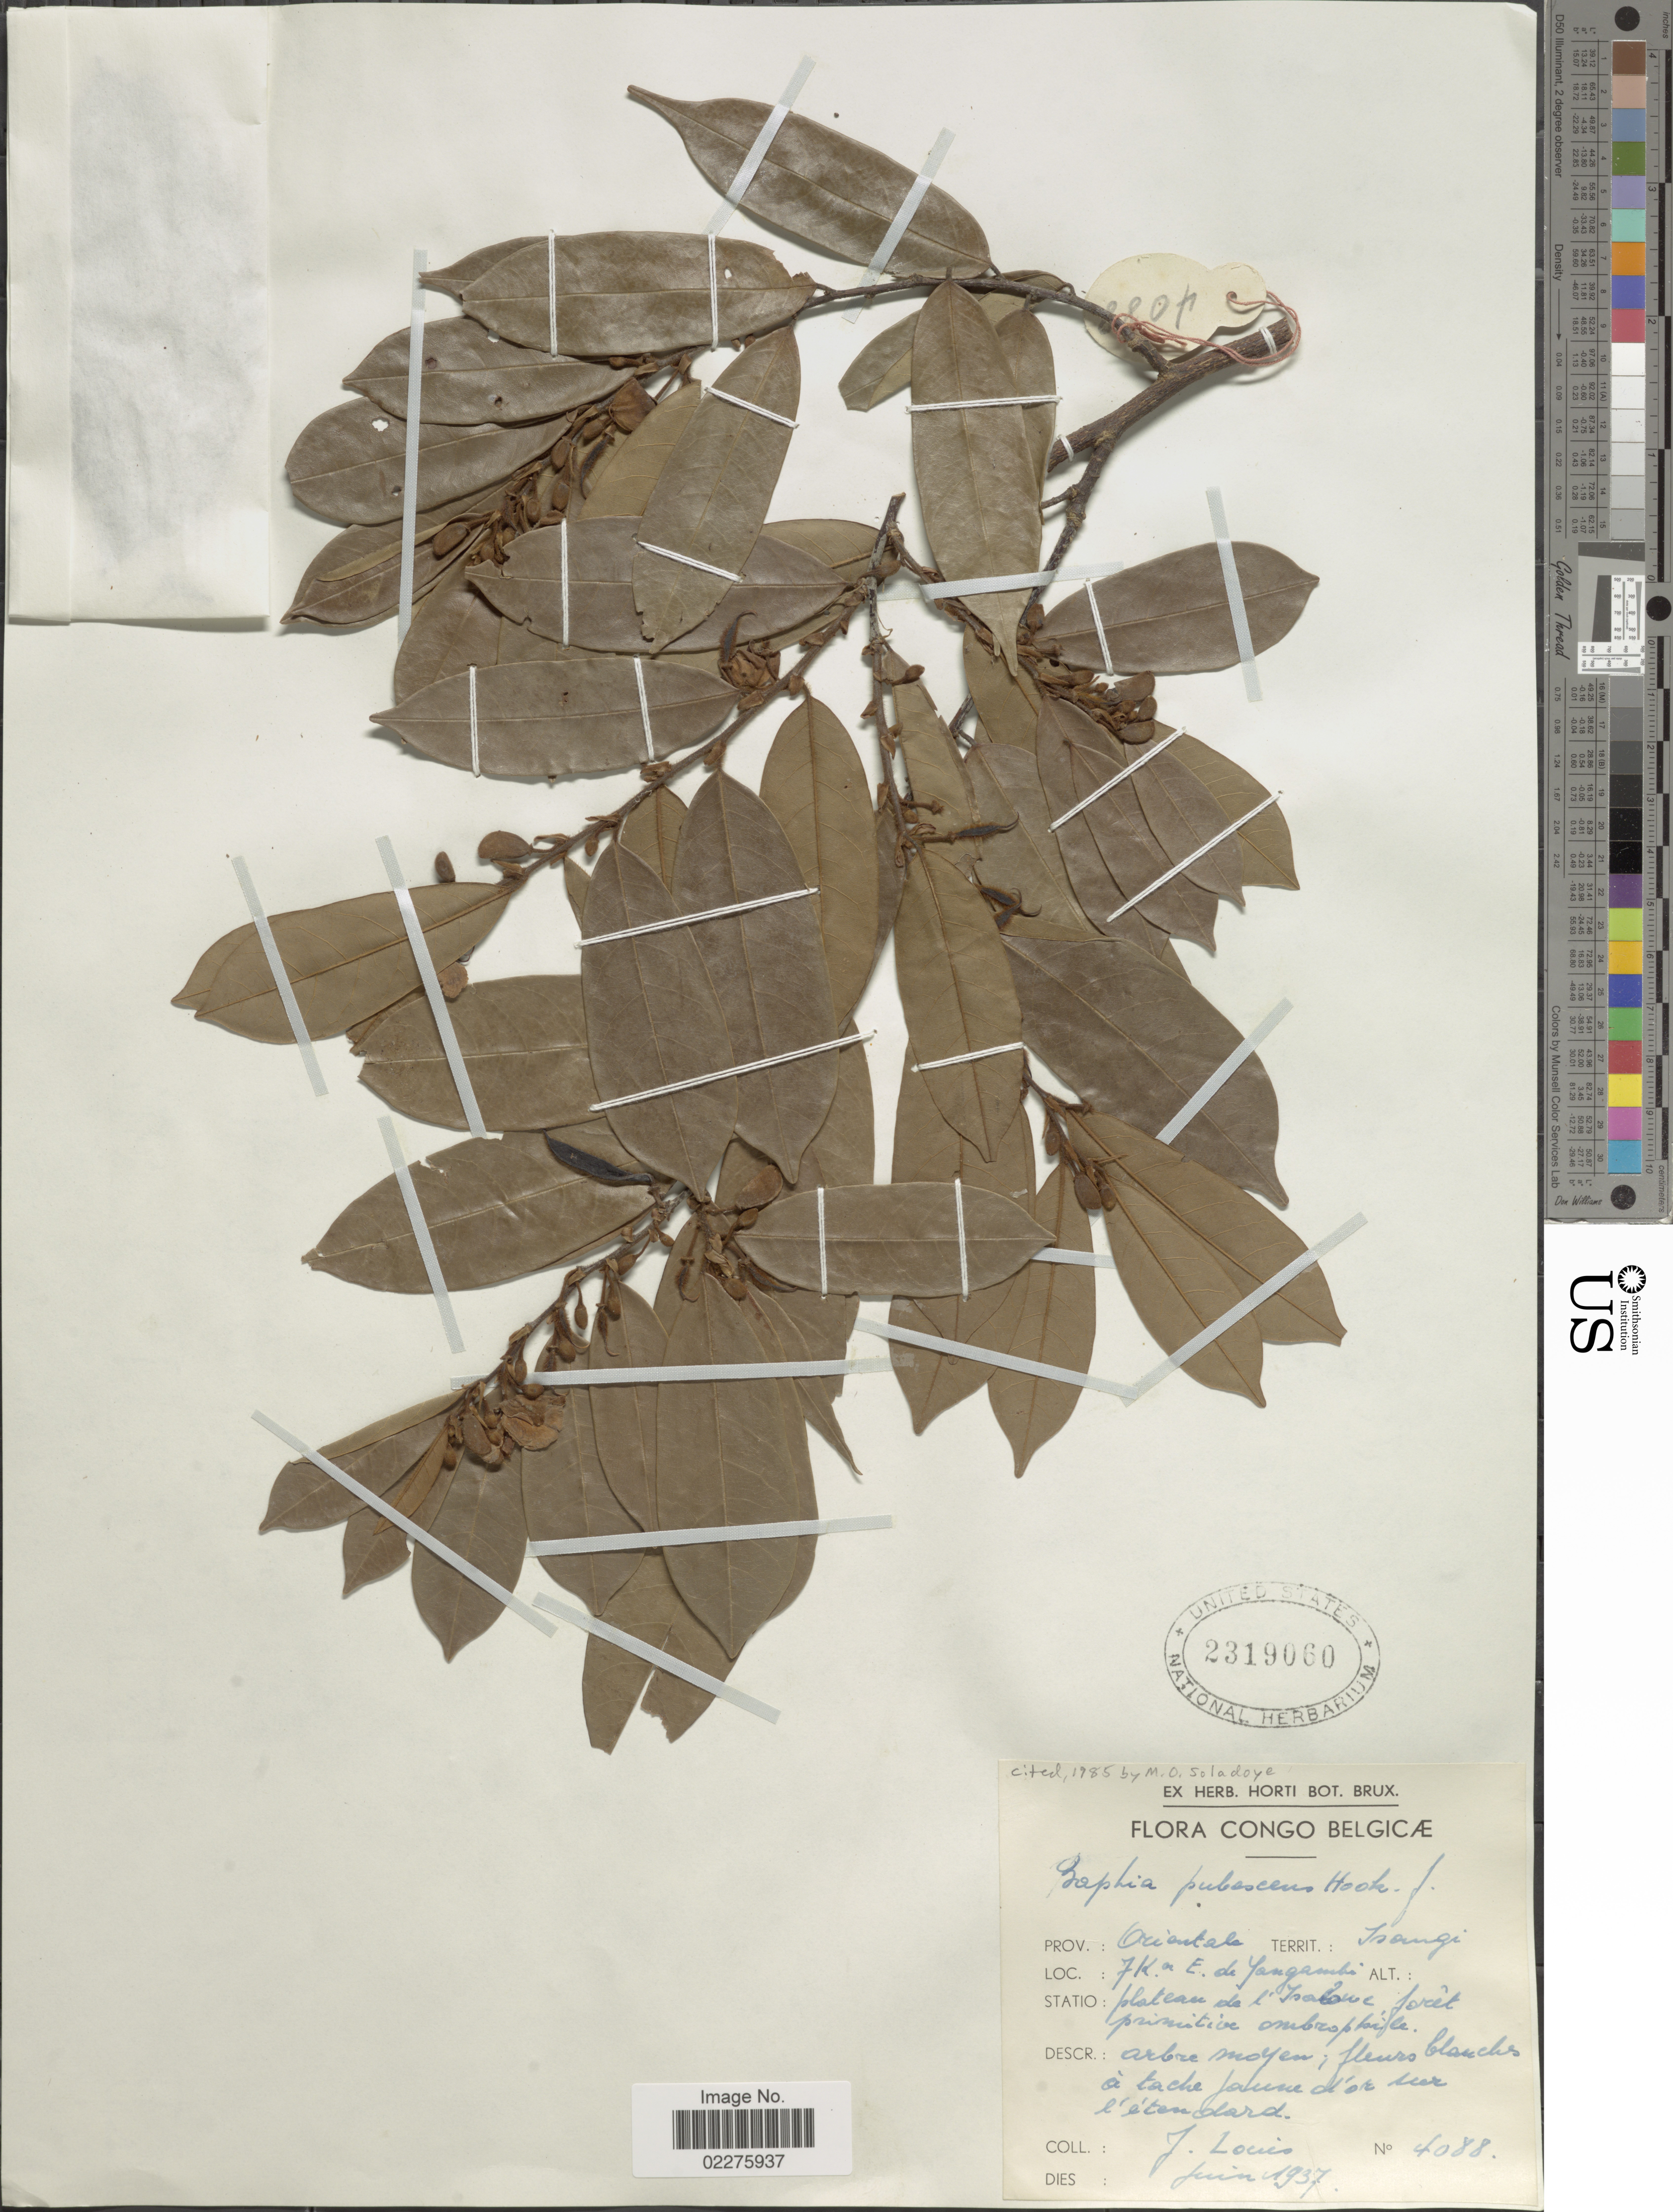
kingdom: Plantae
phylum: Tracheophyta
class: Magnoliopsida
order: Fabales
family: Fabaceae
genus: Baphia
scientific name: Baphia pubescens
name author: Hook. f.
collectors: J. Louis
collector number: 4088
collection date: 1937-06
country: Congo, Democratic Republic of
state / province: Tshopo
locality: Congo Belgicae, Tsangi, FK.a E. de Yangambi, plateau de l'Isalowe.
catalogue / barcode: US 2319060